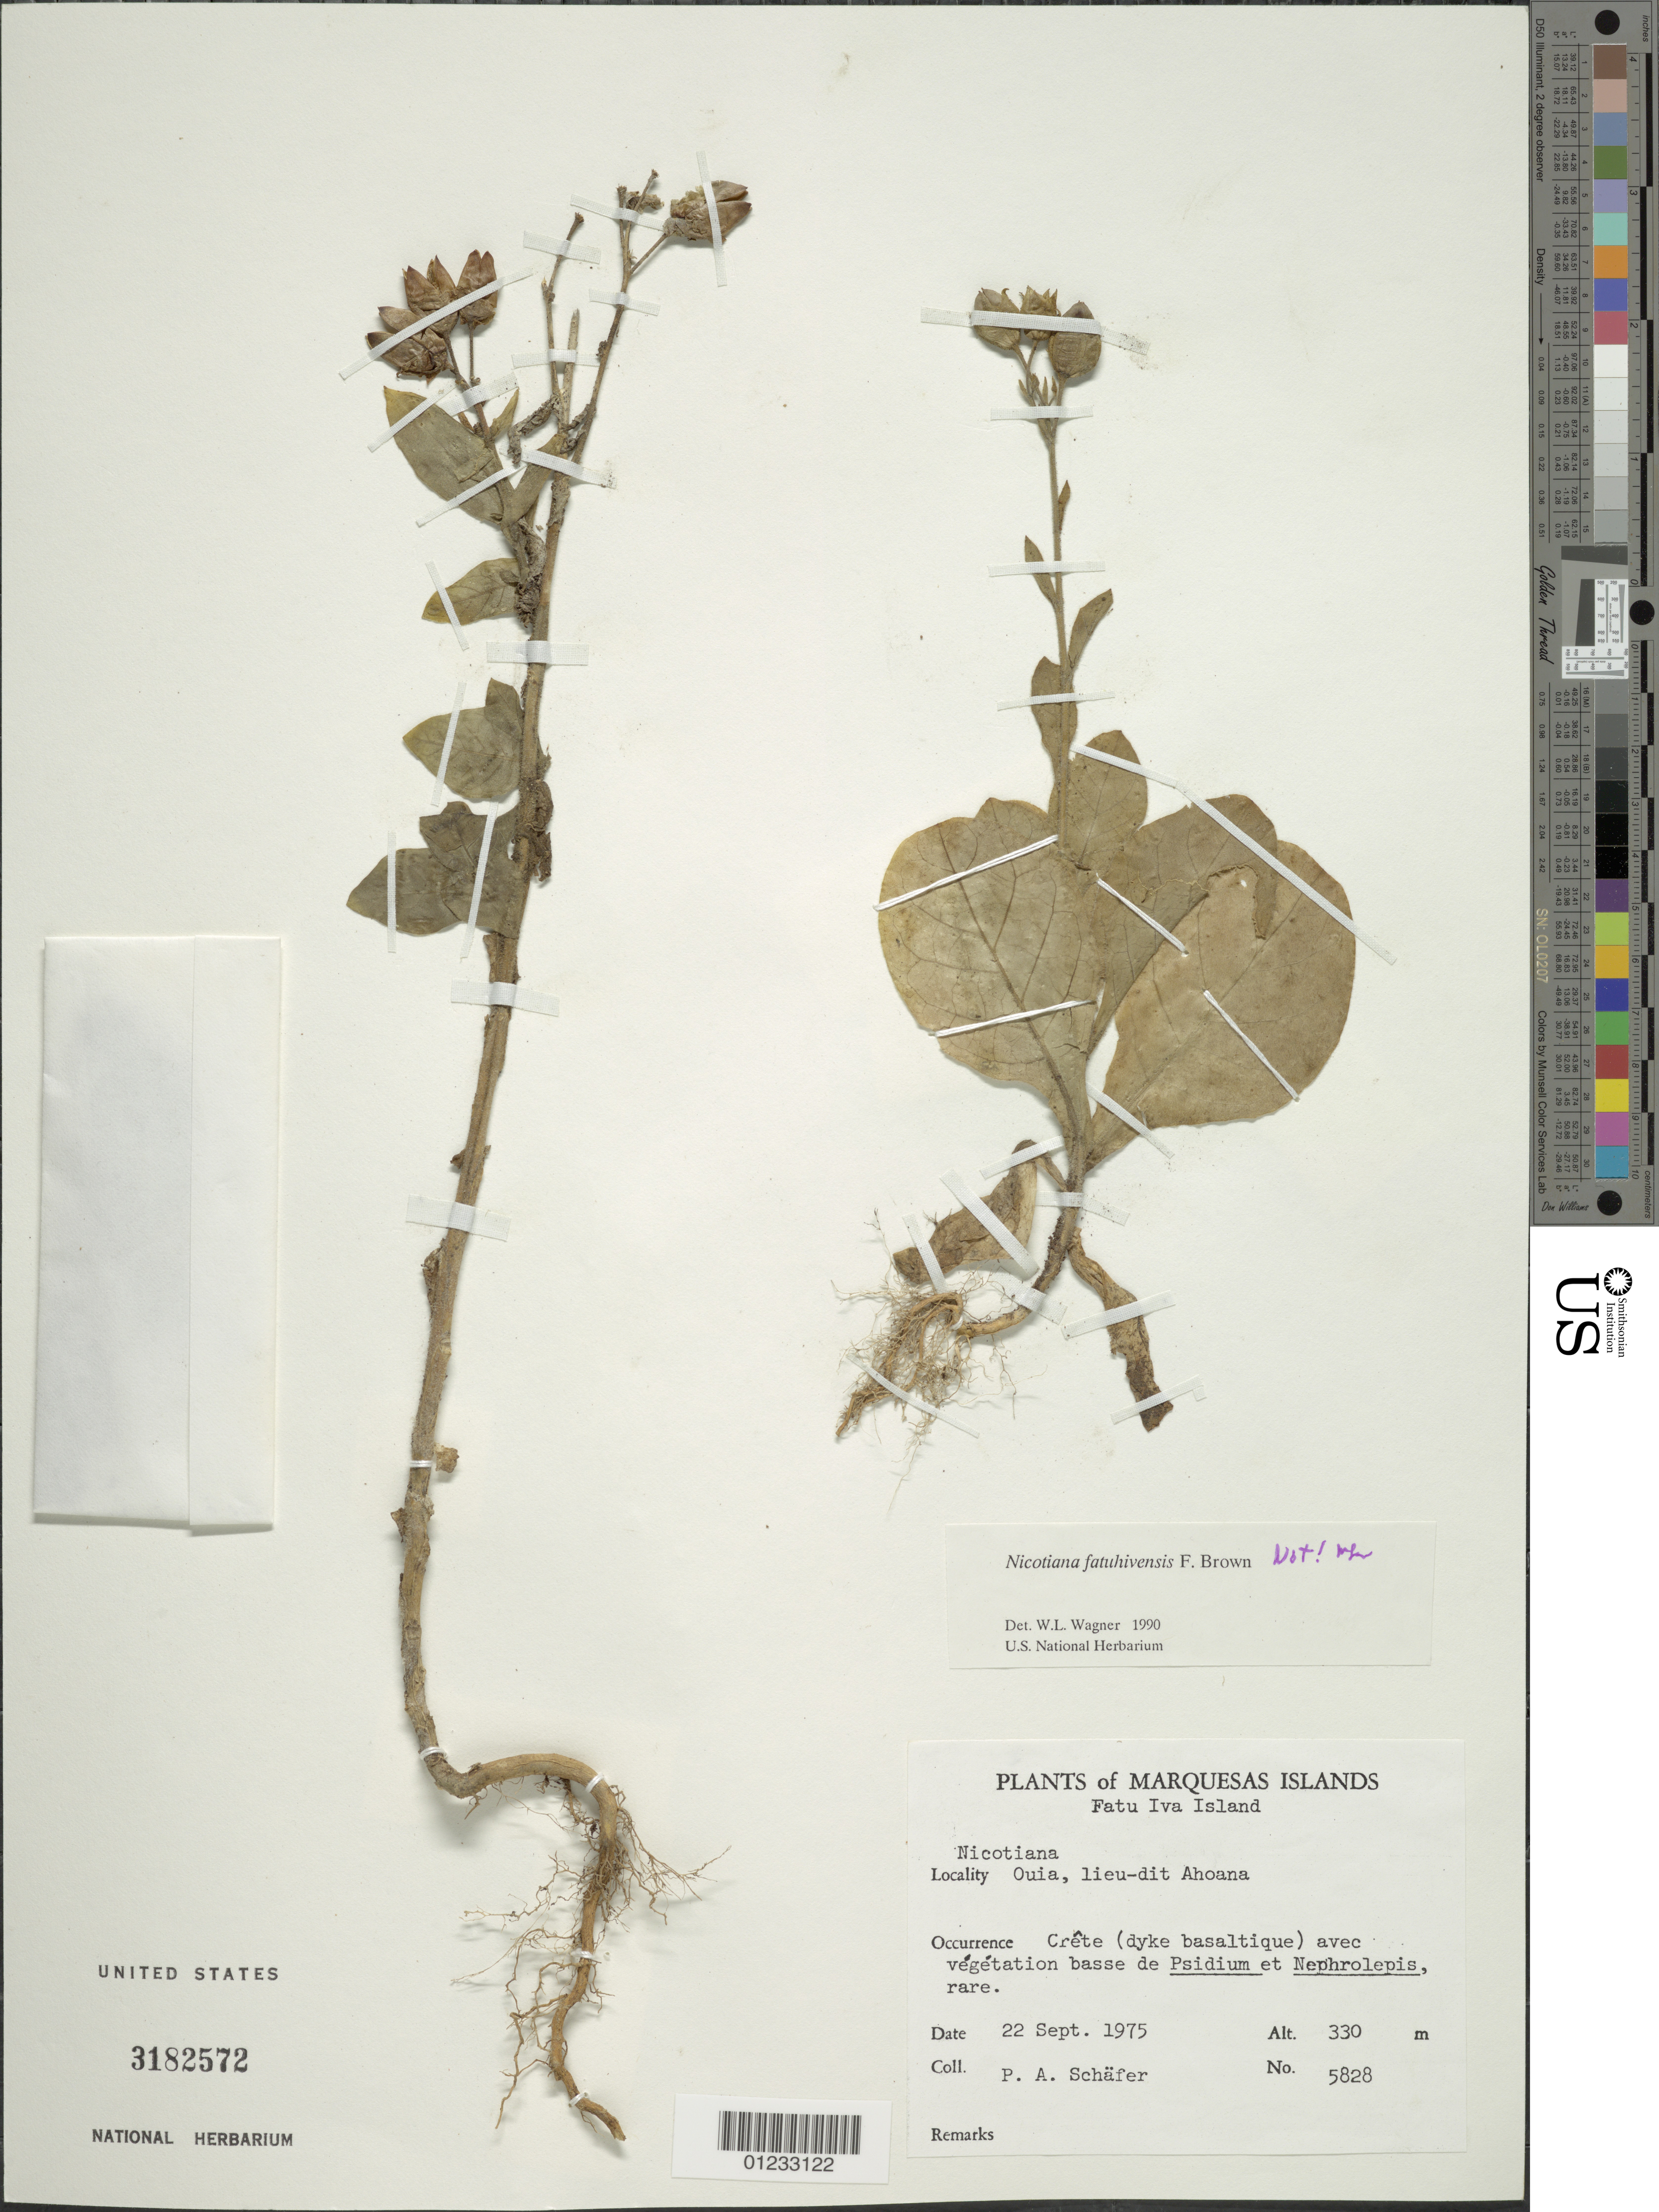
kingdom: Plantae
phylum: Tracheophyta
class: Magnoliopsida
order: Solanales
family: Solanaceae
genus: Nicotiana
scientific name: Nicotiana fatuhivensis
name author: F. Br.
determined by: Wagner, W. L., (BOT), Smithsonian Institution - National Museum of Natural History (UNITED STATES)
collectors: P. A. Schäfer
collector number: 5828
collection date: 1975-09-22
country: French Polynesia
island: Fatu Hiva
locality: Ouia, lieu-dit Ahoana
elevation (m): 330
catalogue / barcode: US 3182572